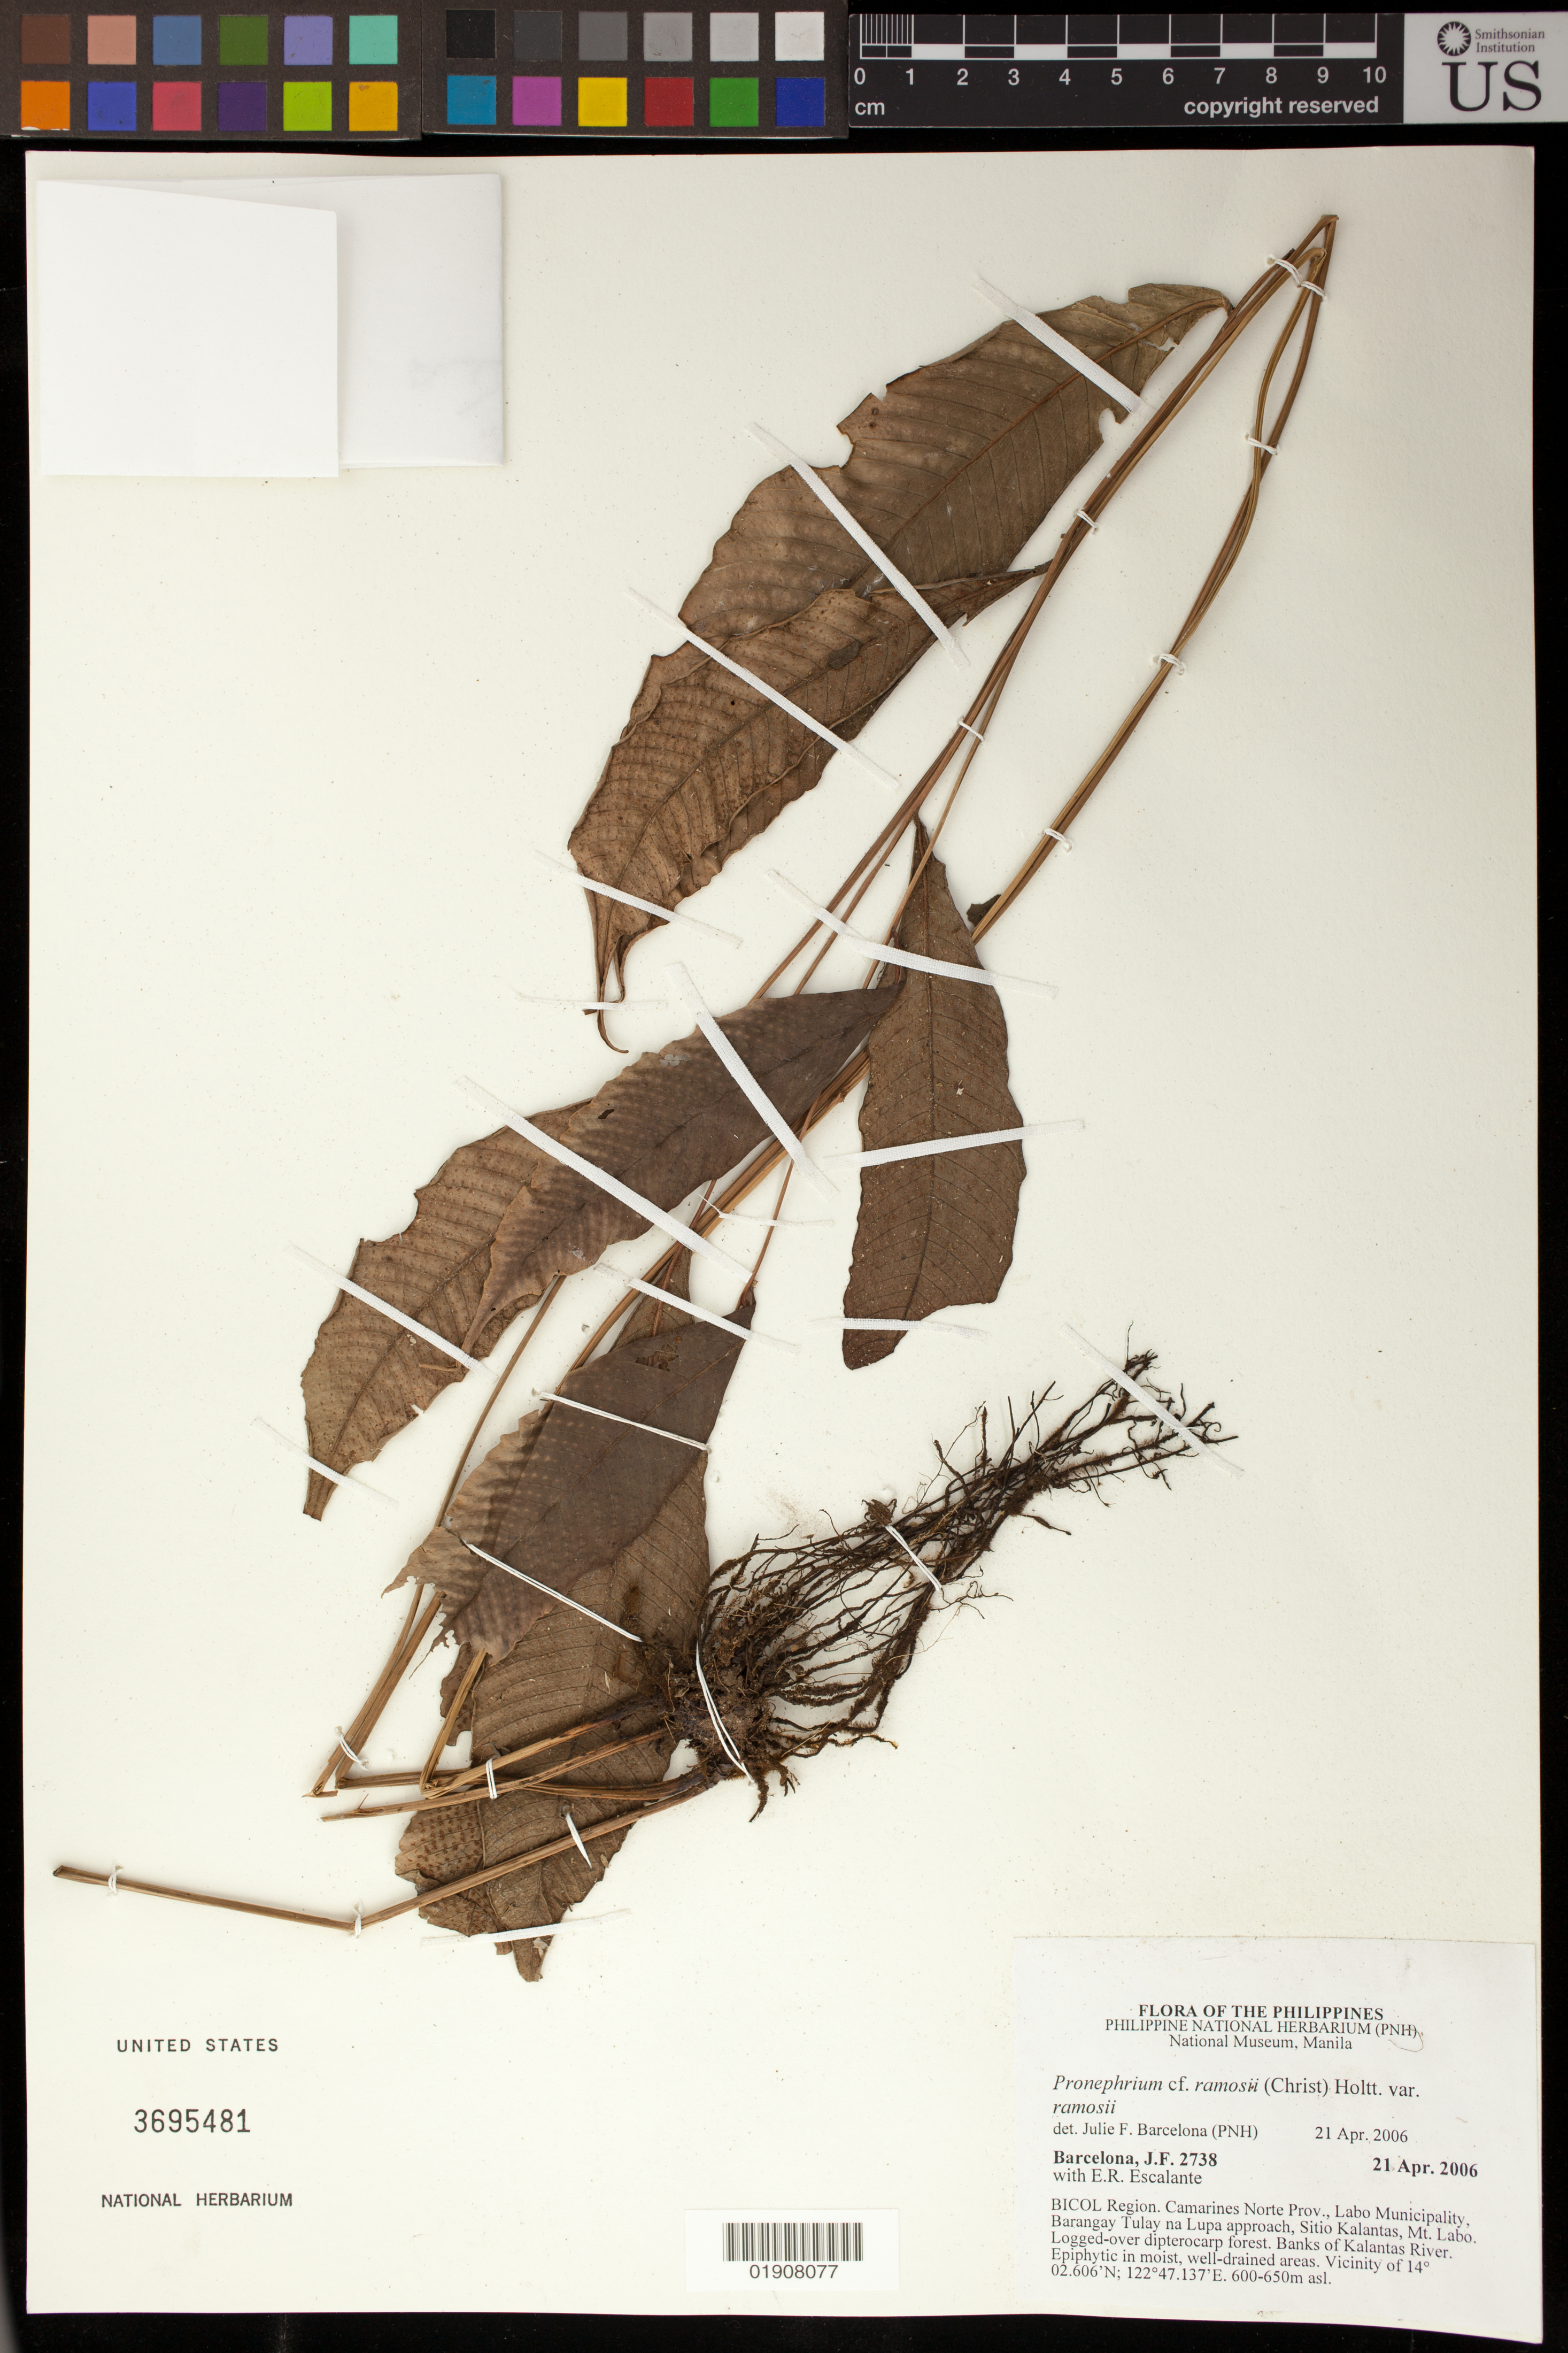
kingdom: Plantae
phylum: Tracheophyta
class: Polypodiopsida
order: Polypodiales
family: Thelypteridaceae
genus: Pronephrium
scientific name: Pronephrium ramosii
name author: (C. Chr.) Holttum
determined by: Barcelona, J. F.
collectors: J. F. Barcelona & E. Escalante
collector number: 2738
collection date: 2006-04-21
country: Philippines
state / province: Bicol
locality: Bicol Region, Camarines Norte Prov., Labo Municipality, Barangay Tulay na Lupa approach, Sitio Kalantas, Mt. Labo, Banks of the Kalantas River.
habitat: Logged-over dipterocarp forest.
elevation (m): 600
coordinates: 14 02.606 N, 122 47.137 E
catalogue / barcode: US 3695481